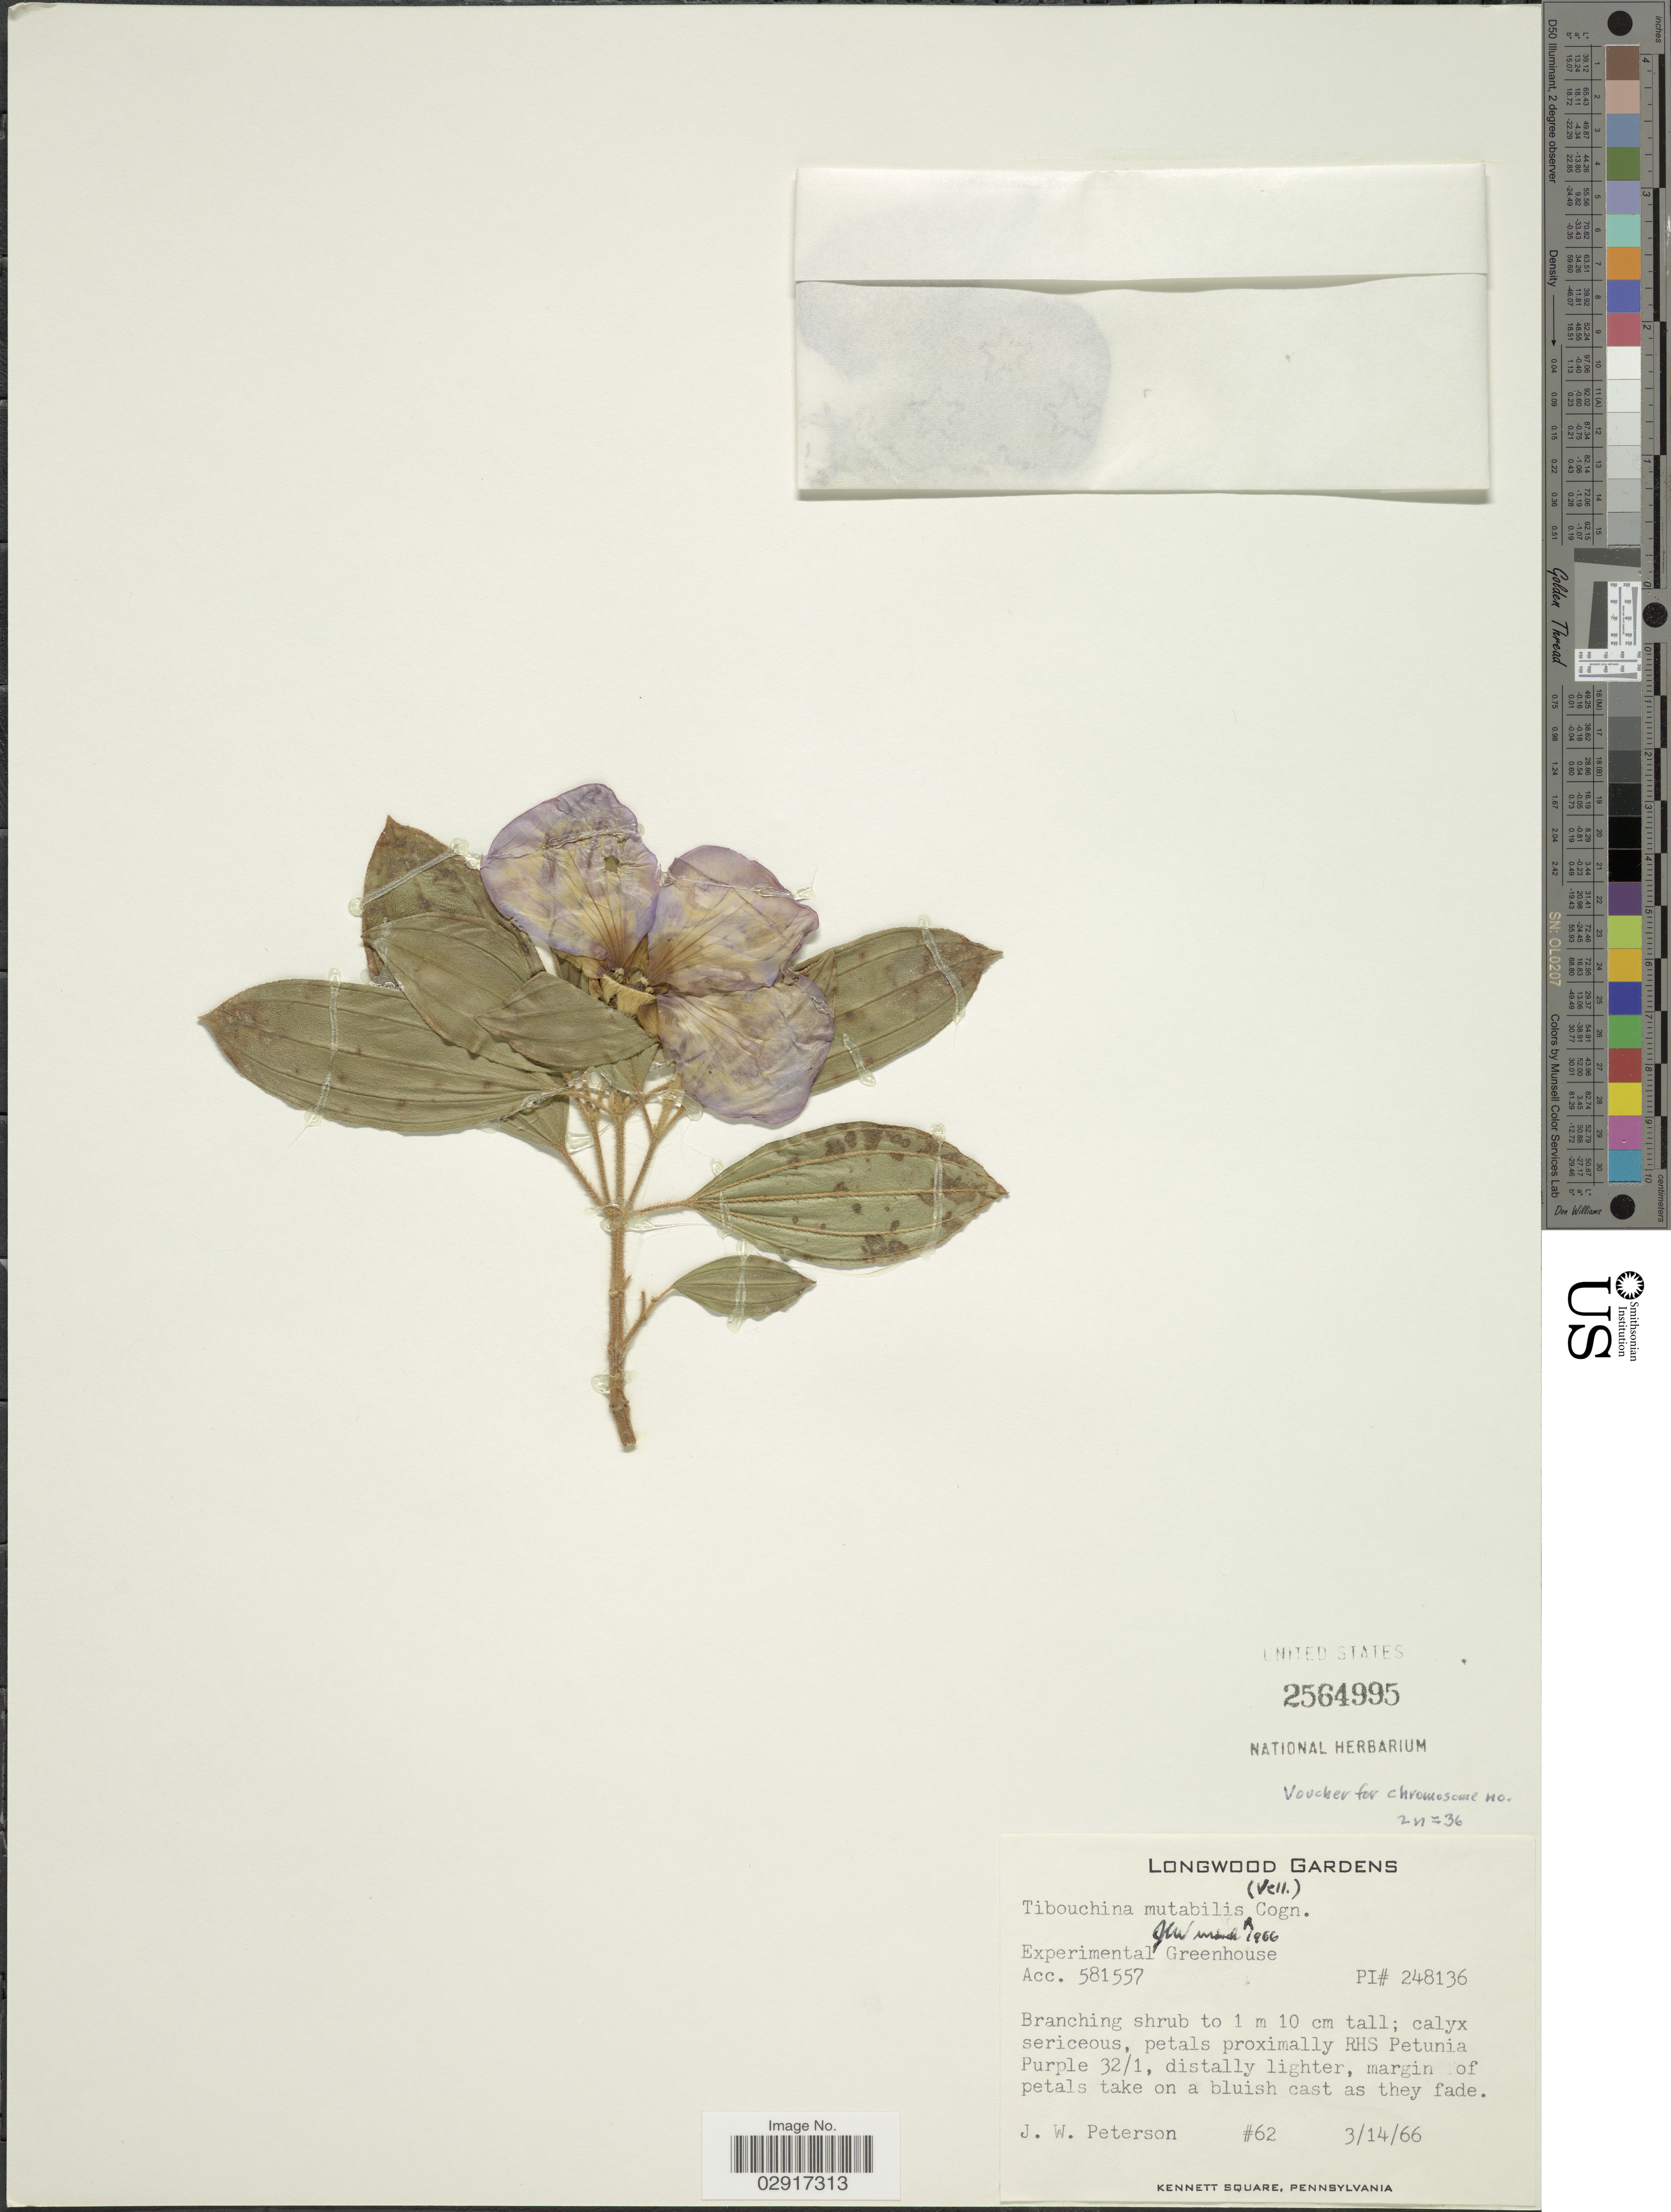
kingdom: Plantae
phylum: Tracheophyta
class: Magnoliopsida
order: Myrtales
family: Melastomataceae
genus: Pleroma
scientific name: Pleroma mutabile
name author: (Vell.) Triana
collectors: J.W. Peterson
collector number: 62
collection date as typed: Transcribed d/m/y: 14/3/66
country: United States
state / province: Pennsylvania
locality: Longwood Gardens. Experimental Greenhouse.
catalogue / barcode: US 2564995